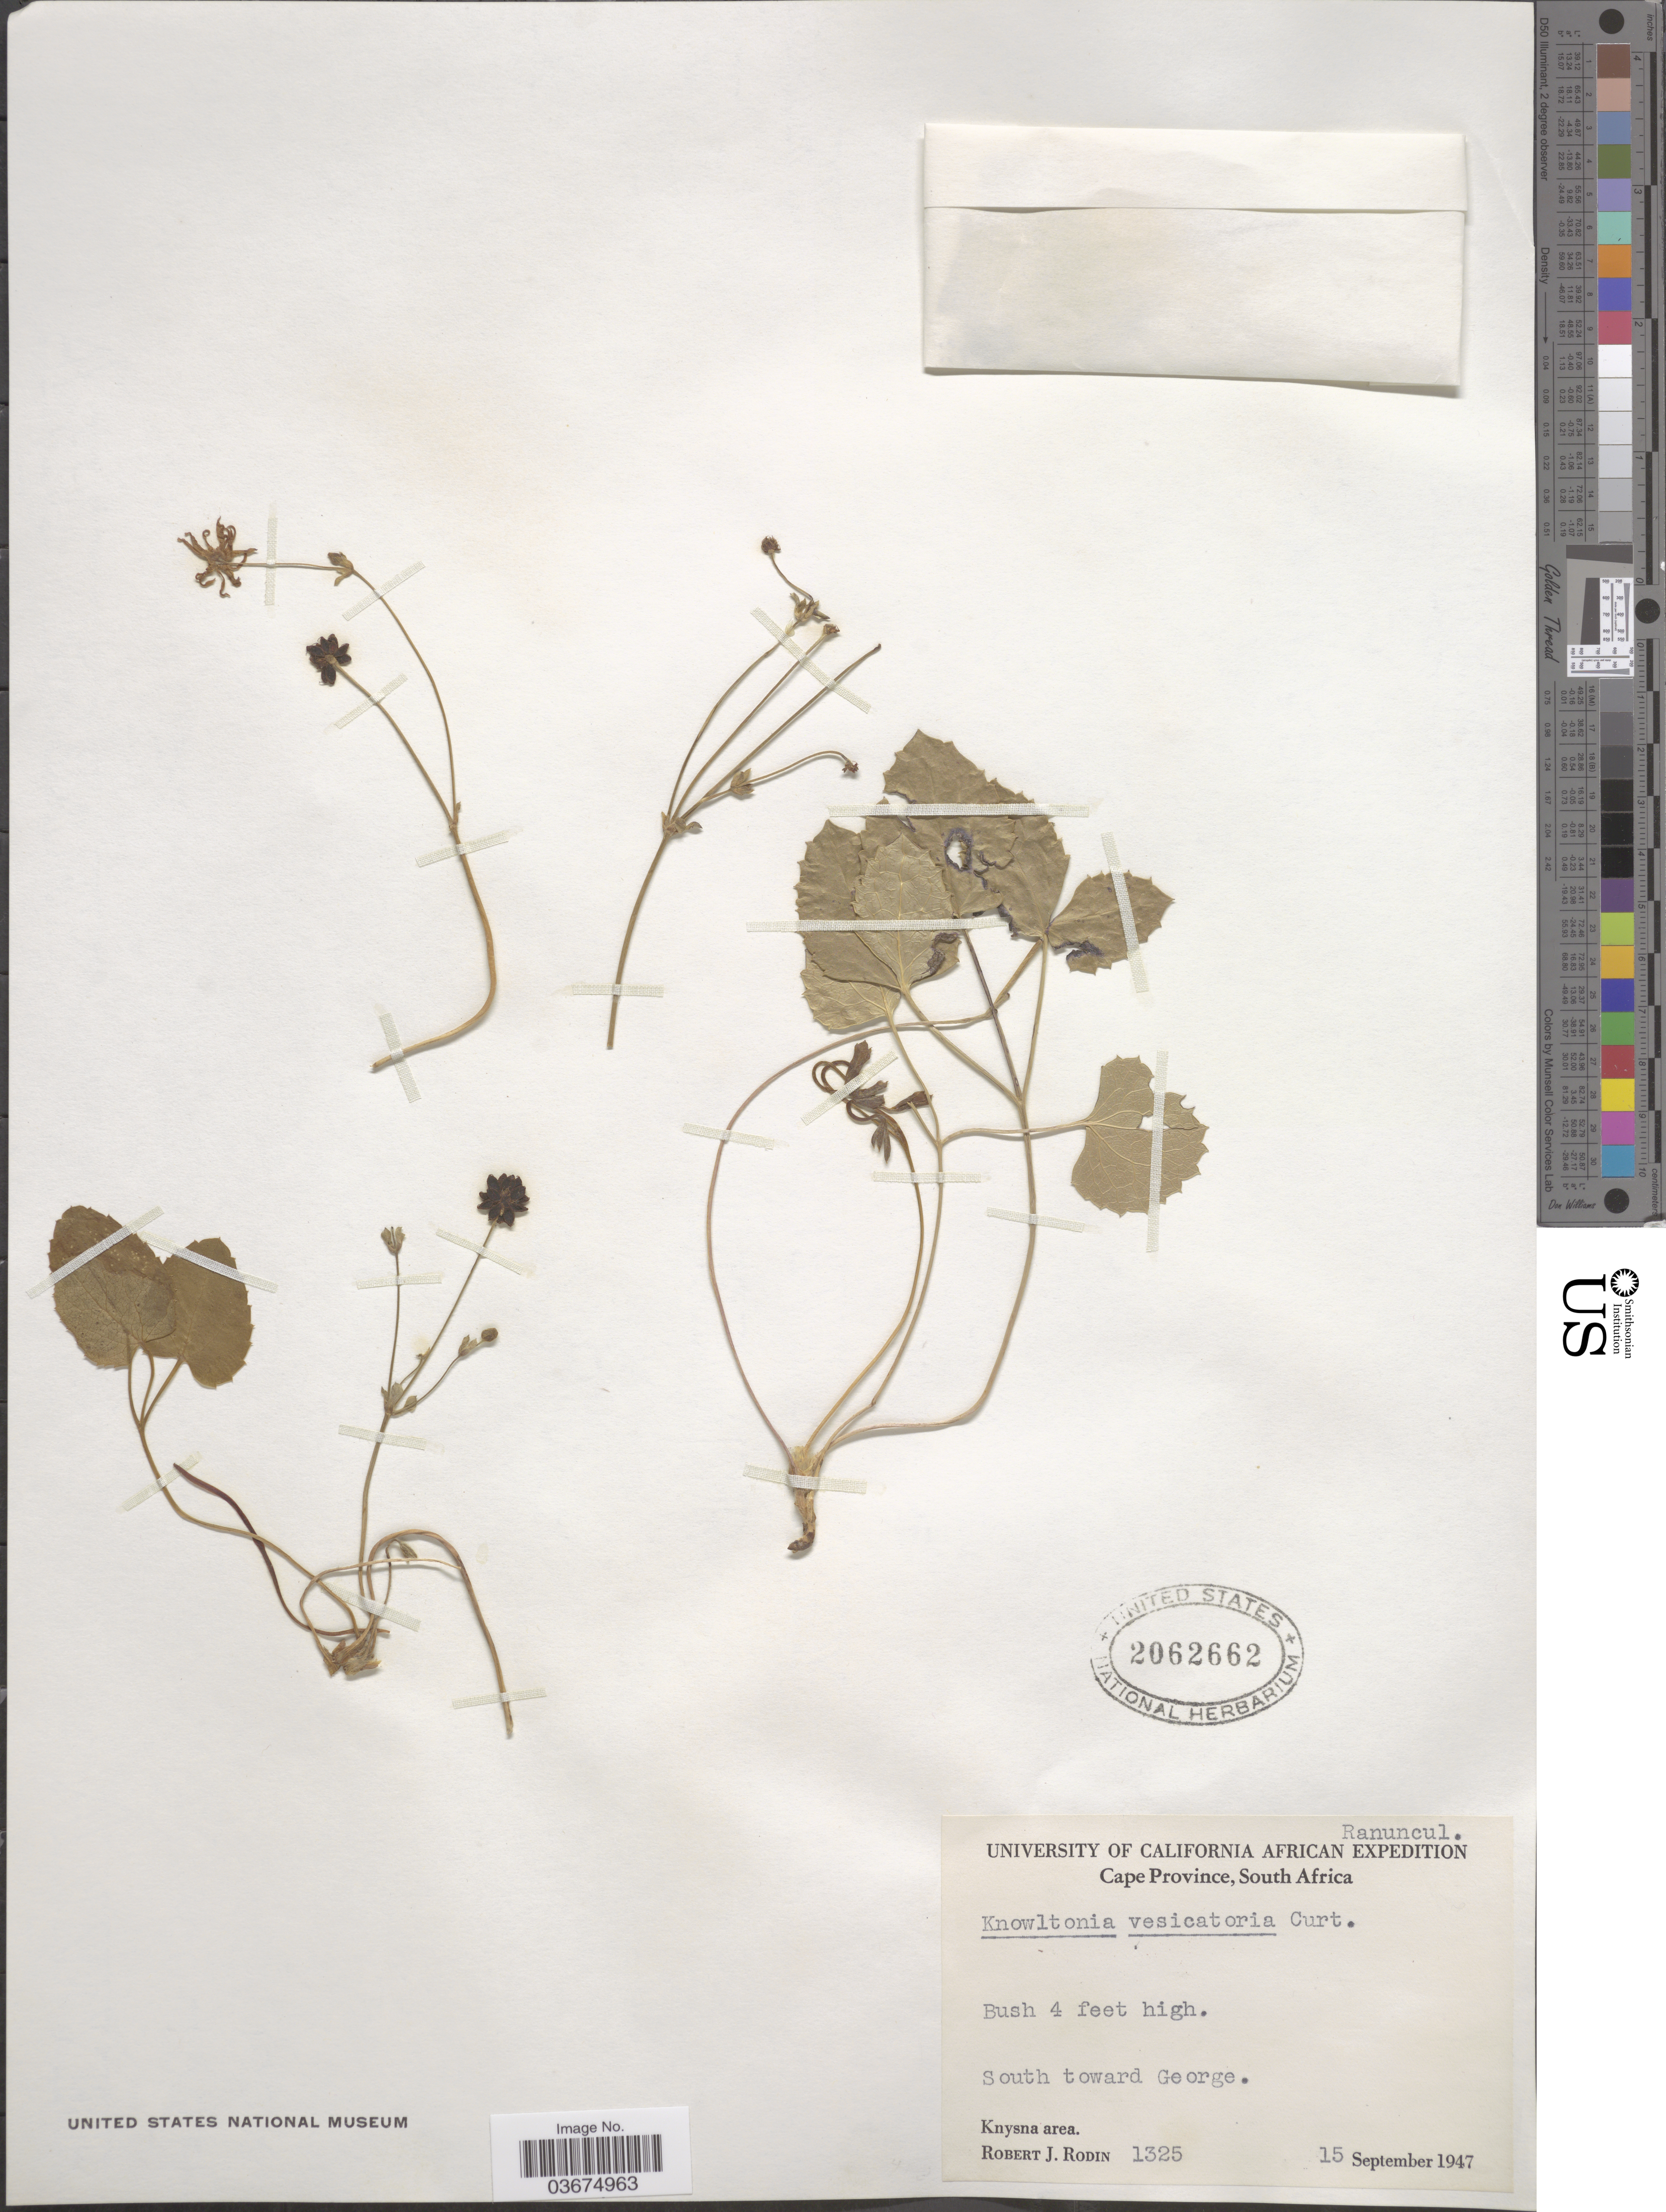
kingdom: Plantae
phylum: Tracheophyta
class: Magnoliopsida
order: Ranunculales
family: Ranunculaceae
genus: Knowltonia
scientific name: Knowltonia vesicatoria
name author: Sims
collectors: R. J. Rodin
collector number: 1325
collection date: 1947-09-15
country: South Africa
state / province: Western Cape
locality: South toward George. Knysna area.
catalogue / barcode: US 2062662